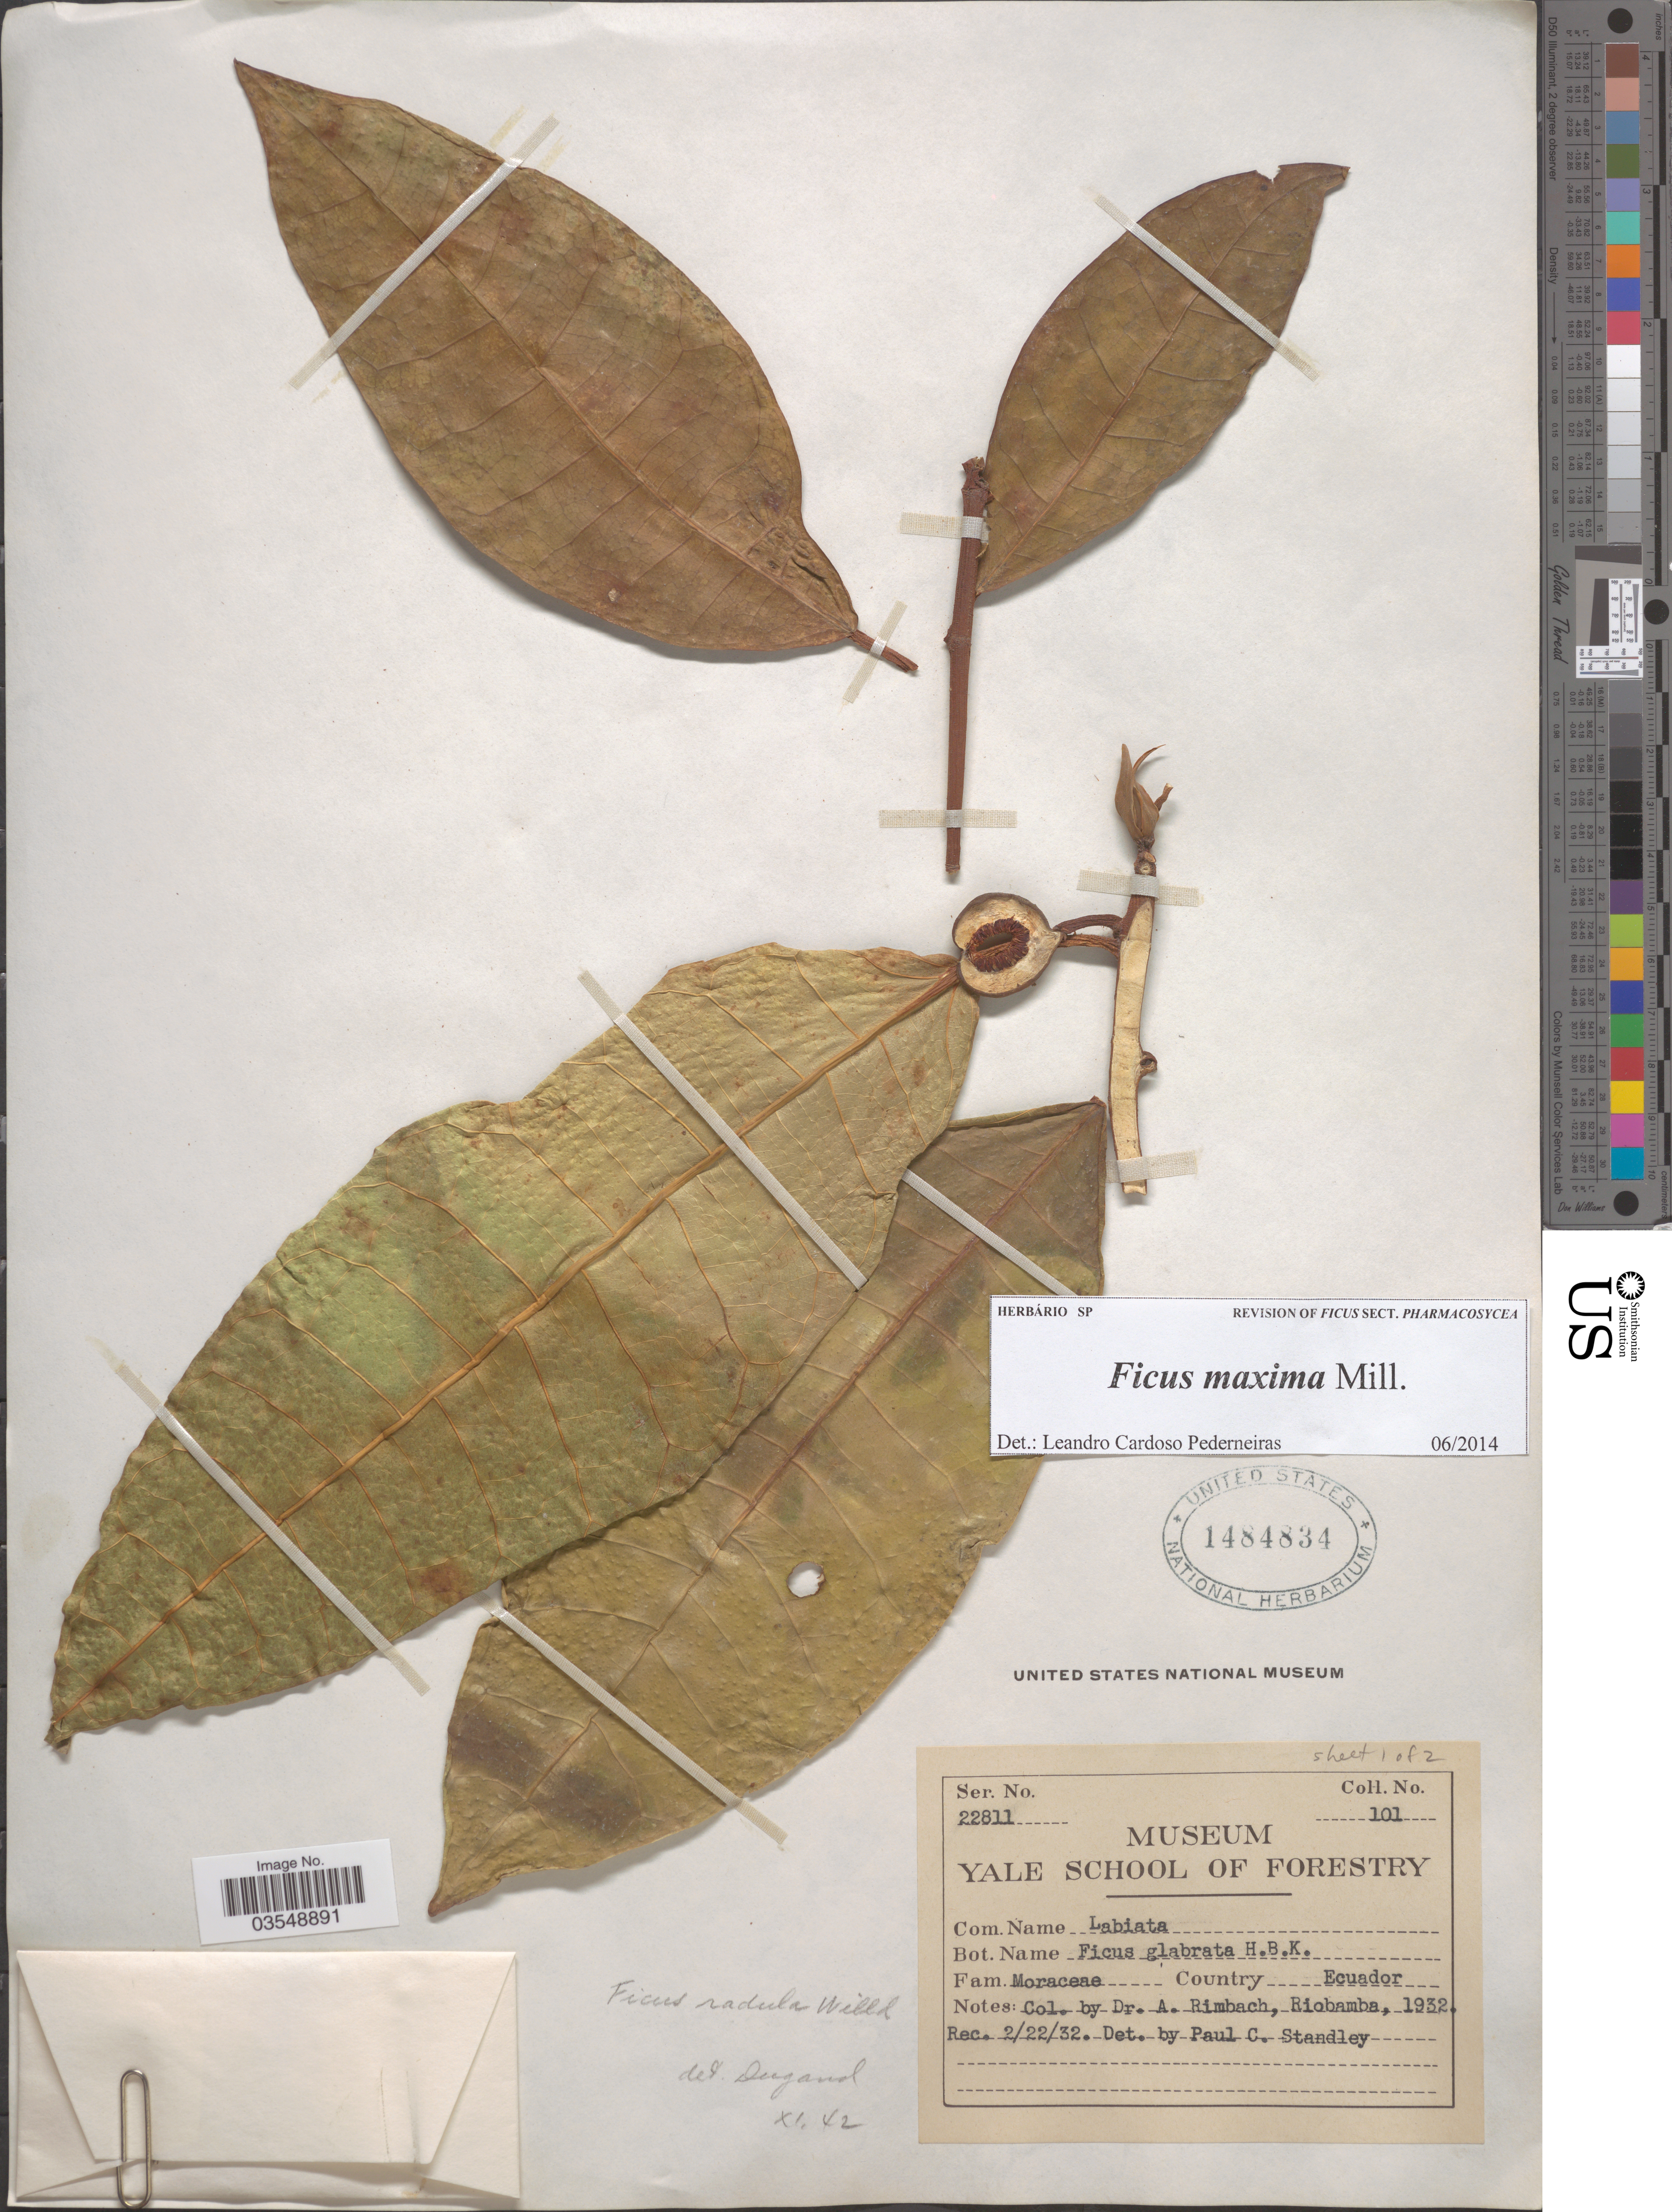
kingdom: Plantae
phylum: Tracheophyta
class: Magnoliopsida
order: Rosales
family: Moraceae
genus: Ficus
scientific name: Ficus radula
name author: Humb. & Bonpl. ex Willd.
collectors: A. Rimbach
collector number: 101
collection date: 1932-02-22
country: Ecuador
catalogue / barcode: US 1484834